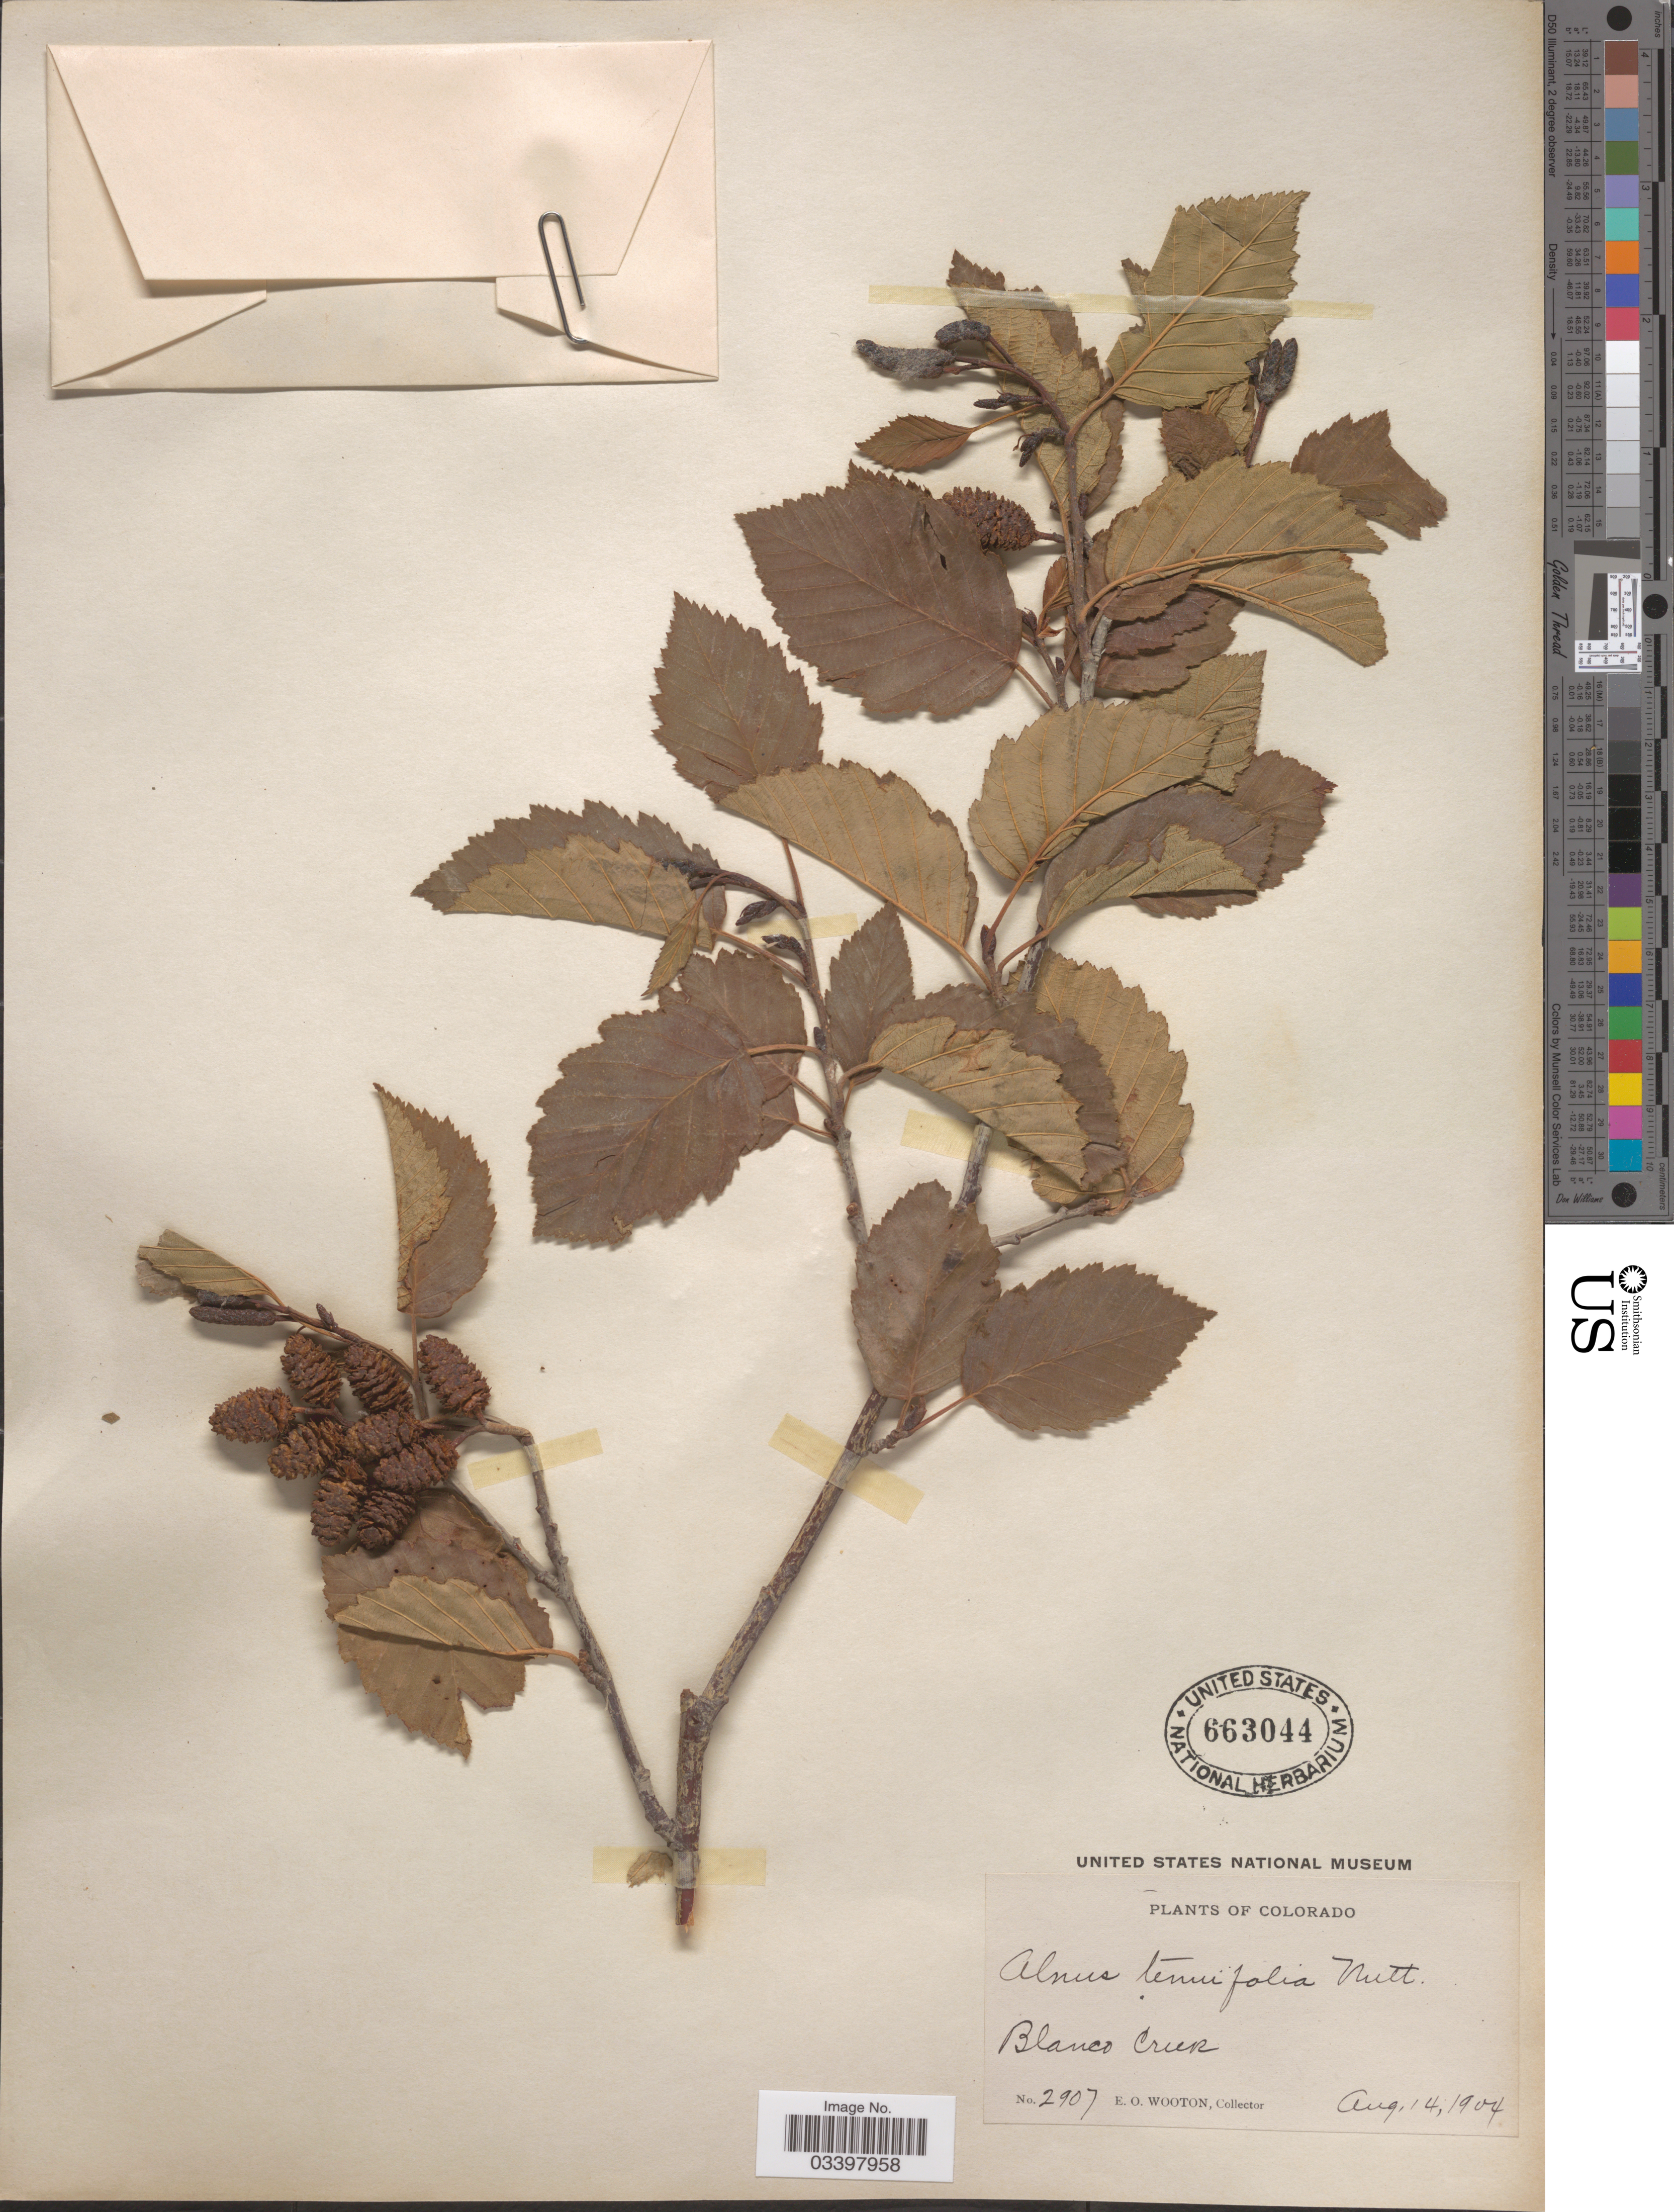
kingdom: Plantae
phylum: Tracheophyta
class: Magnoliopsida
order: Fagales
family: Betulaceae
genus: Alnus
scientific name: Alnus tenuifolia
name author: Nutt.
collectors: E. O. Wooton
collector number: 2907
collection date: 1904-08-14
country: United States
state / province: Colorado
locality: Blanco Creek.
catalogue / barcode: US 663044